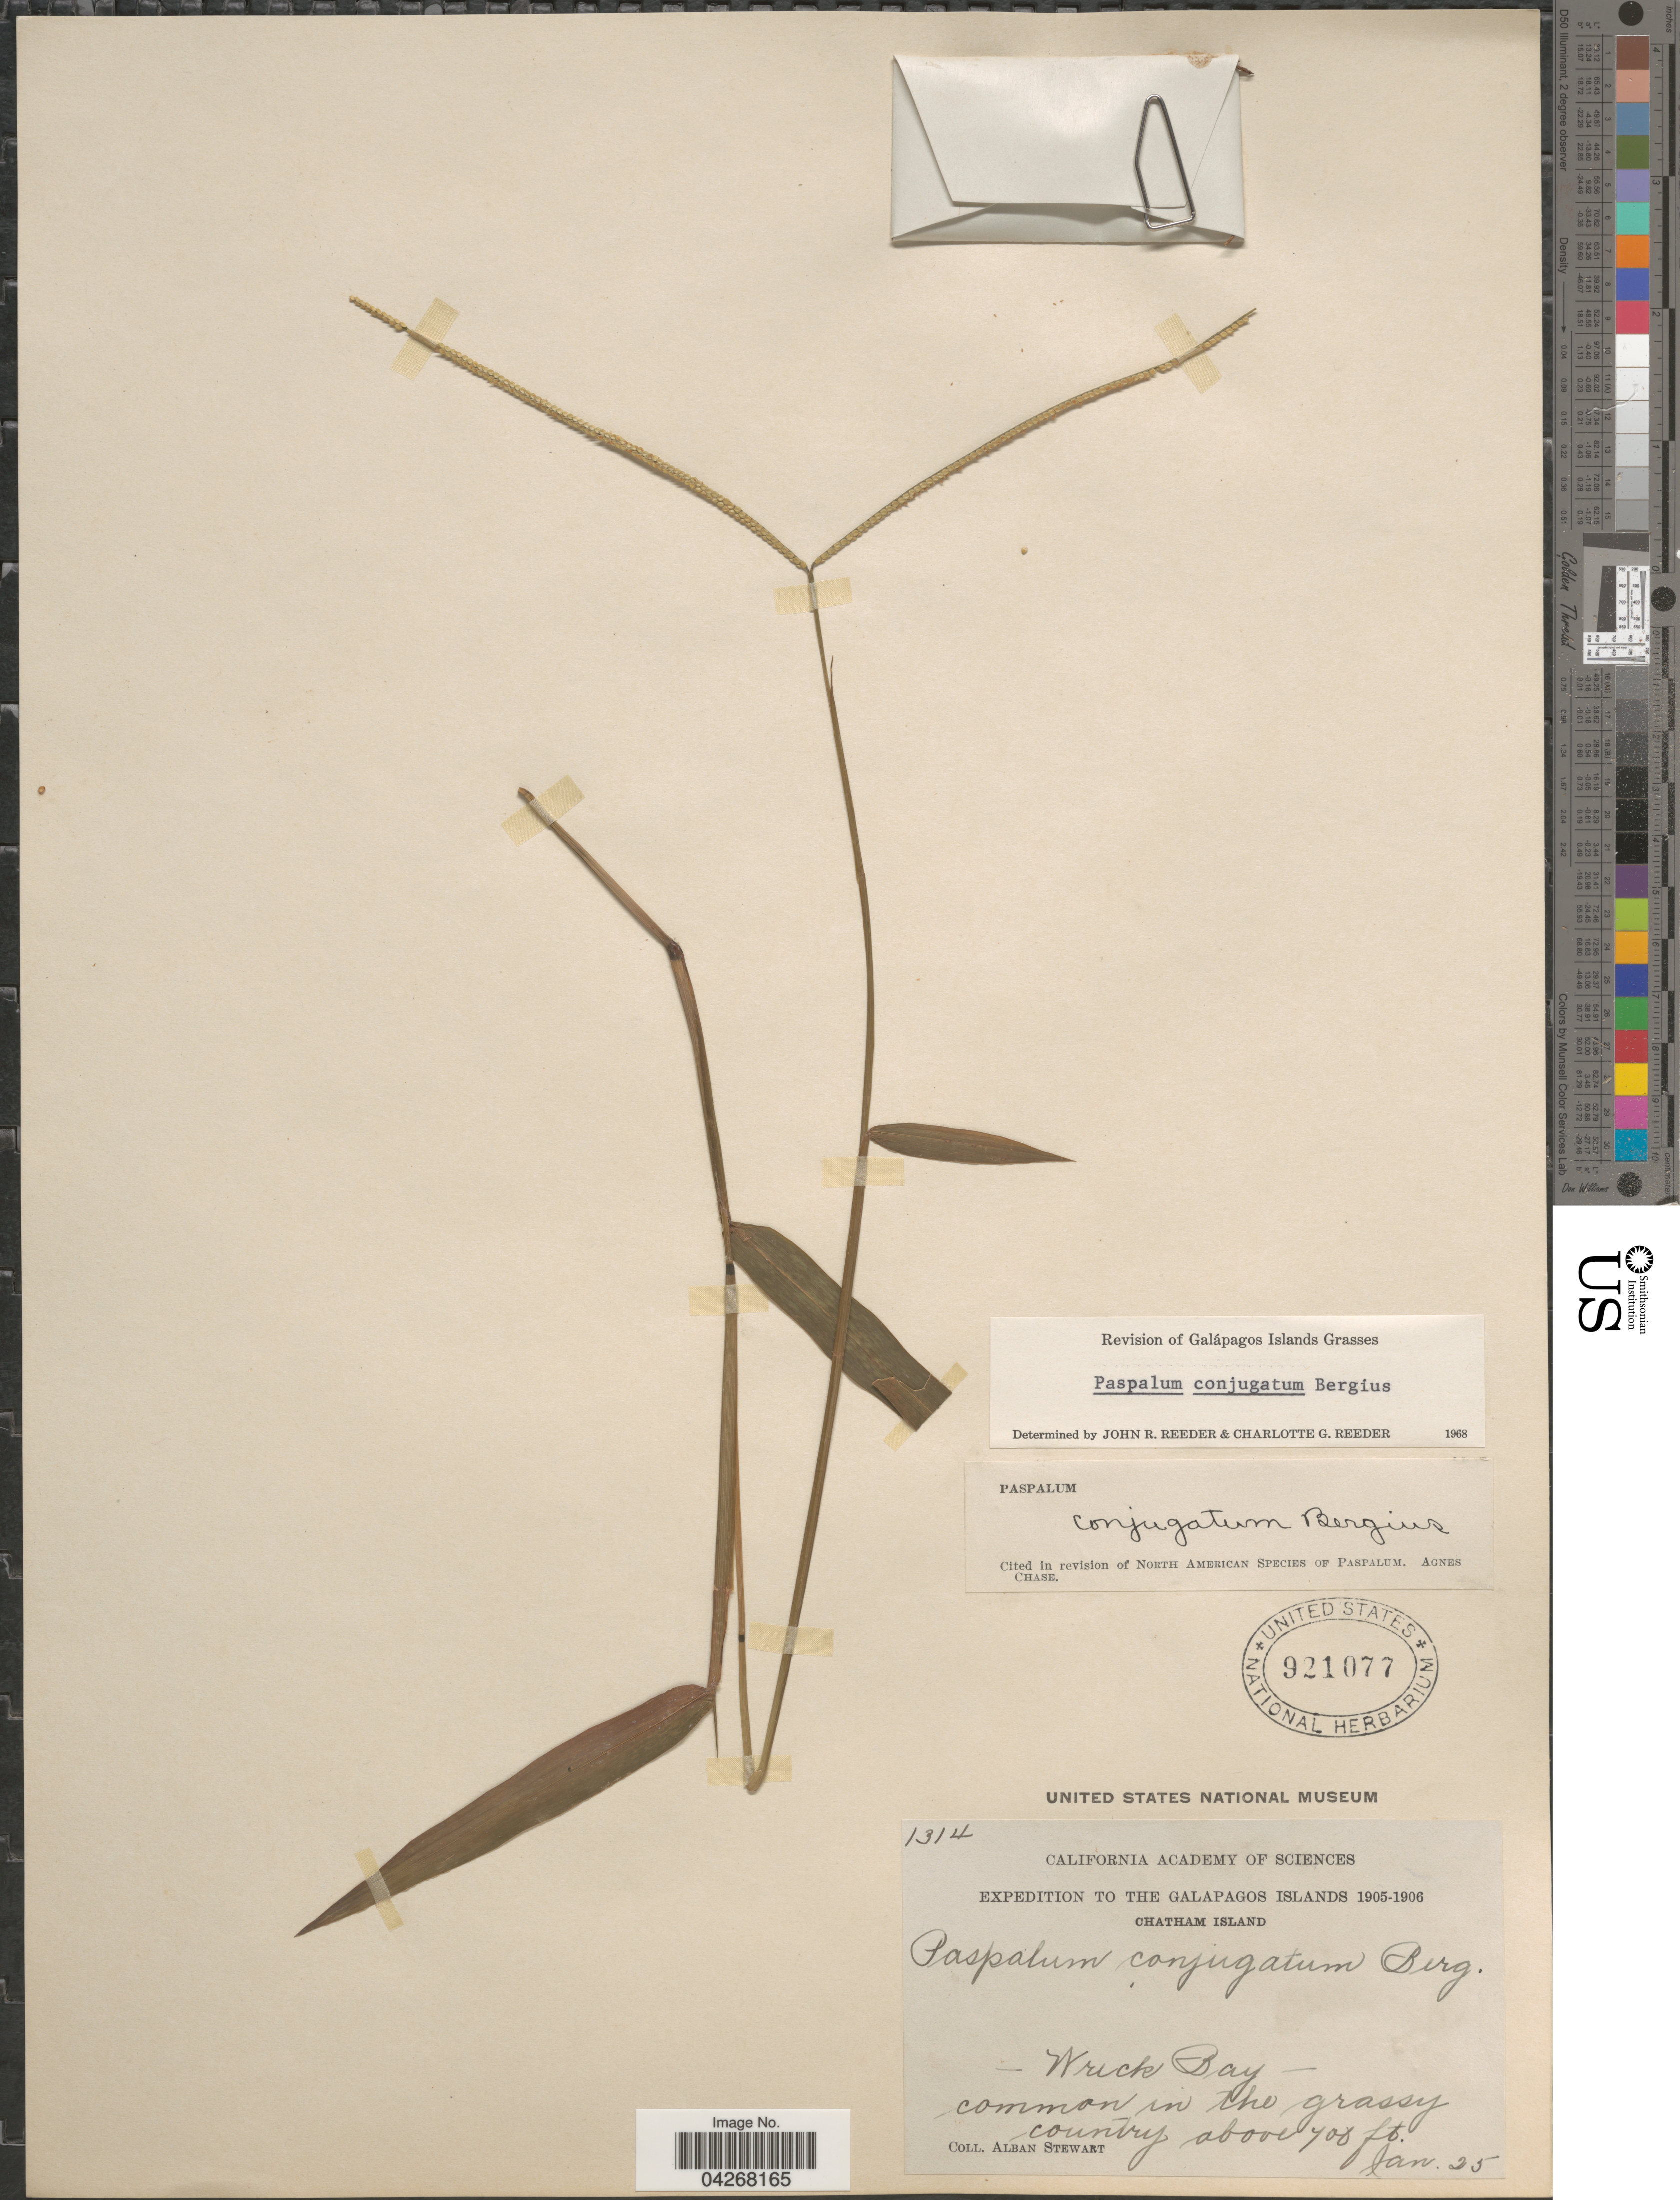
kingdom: Plantae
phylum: Tracheophyta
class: Liliopsida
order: Poales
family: Poaceae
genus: Paspalum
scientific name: Paspalum conjugatum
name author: P.J. Bergius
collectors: A. Stewart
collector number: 1314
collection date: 1905-01-25/1906-01-25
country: Ecuador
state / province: Colón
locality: Expedition of the Galapagos Islands 1905-1906. Chatham Island. Wreck Bay.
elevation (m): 213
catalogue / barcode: US 921077